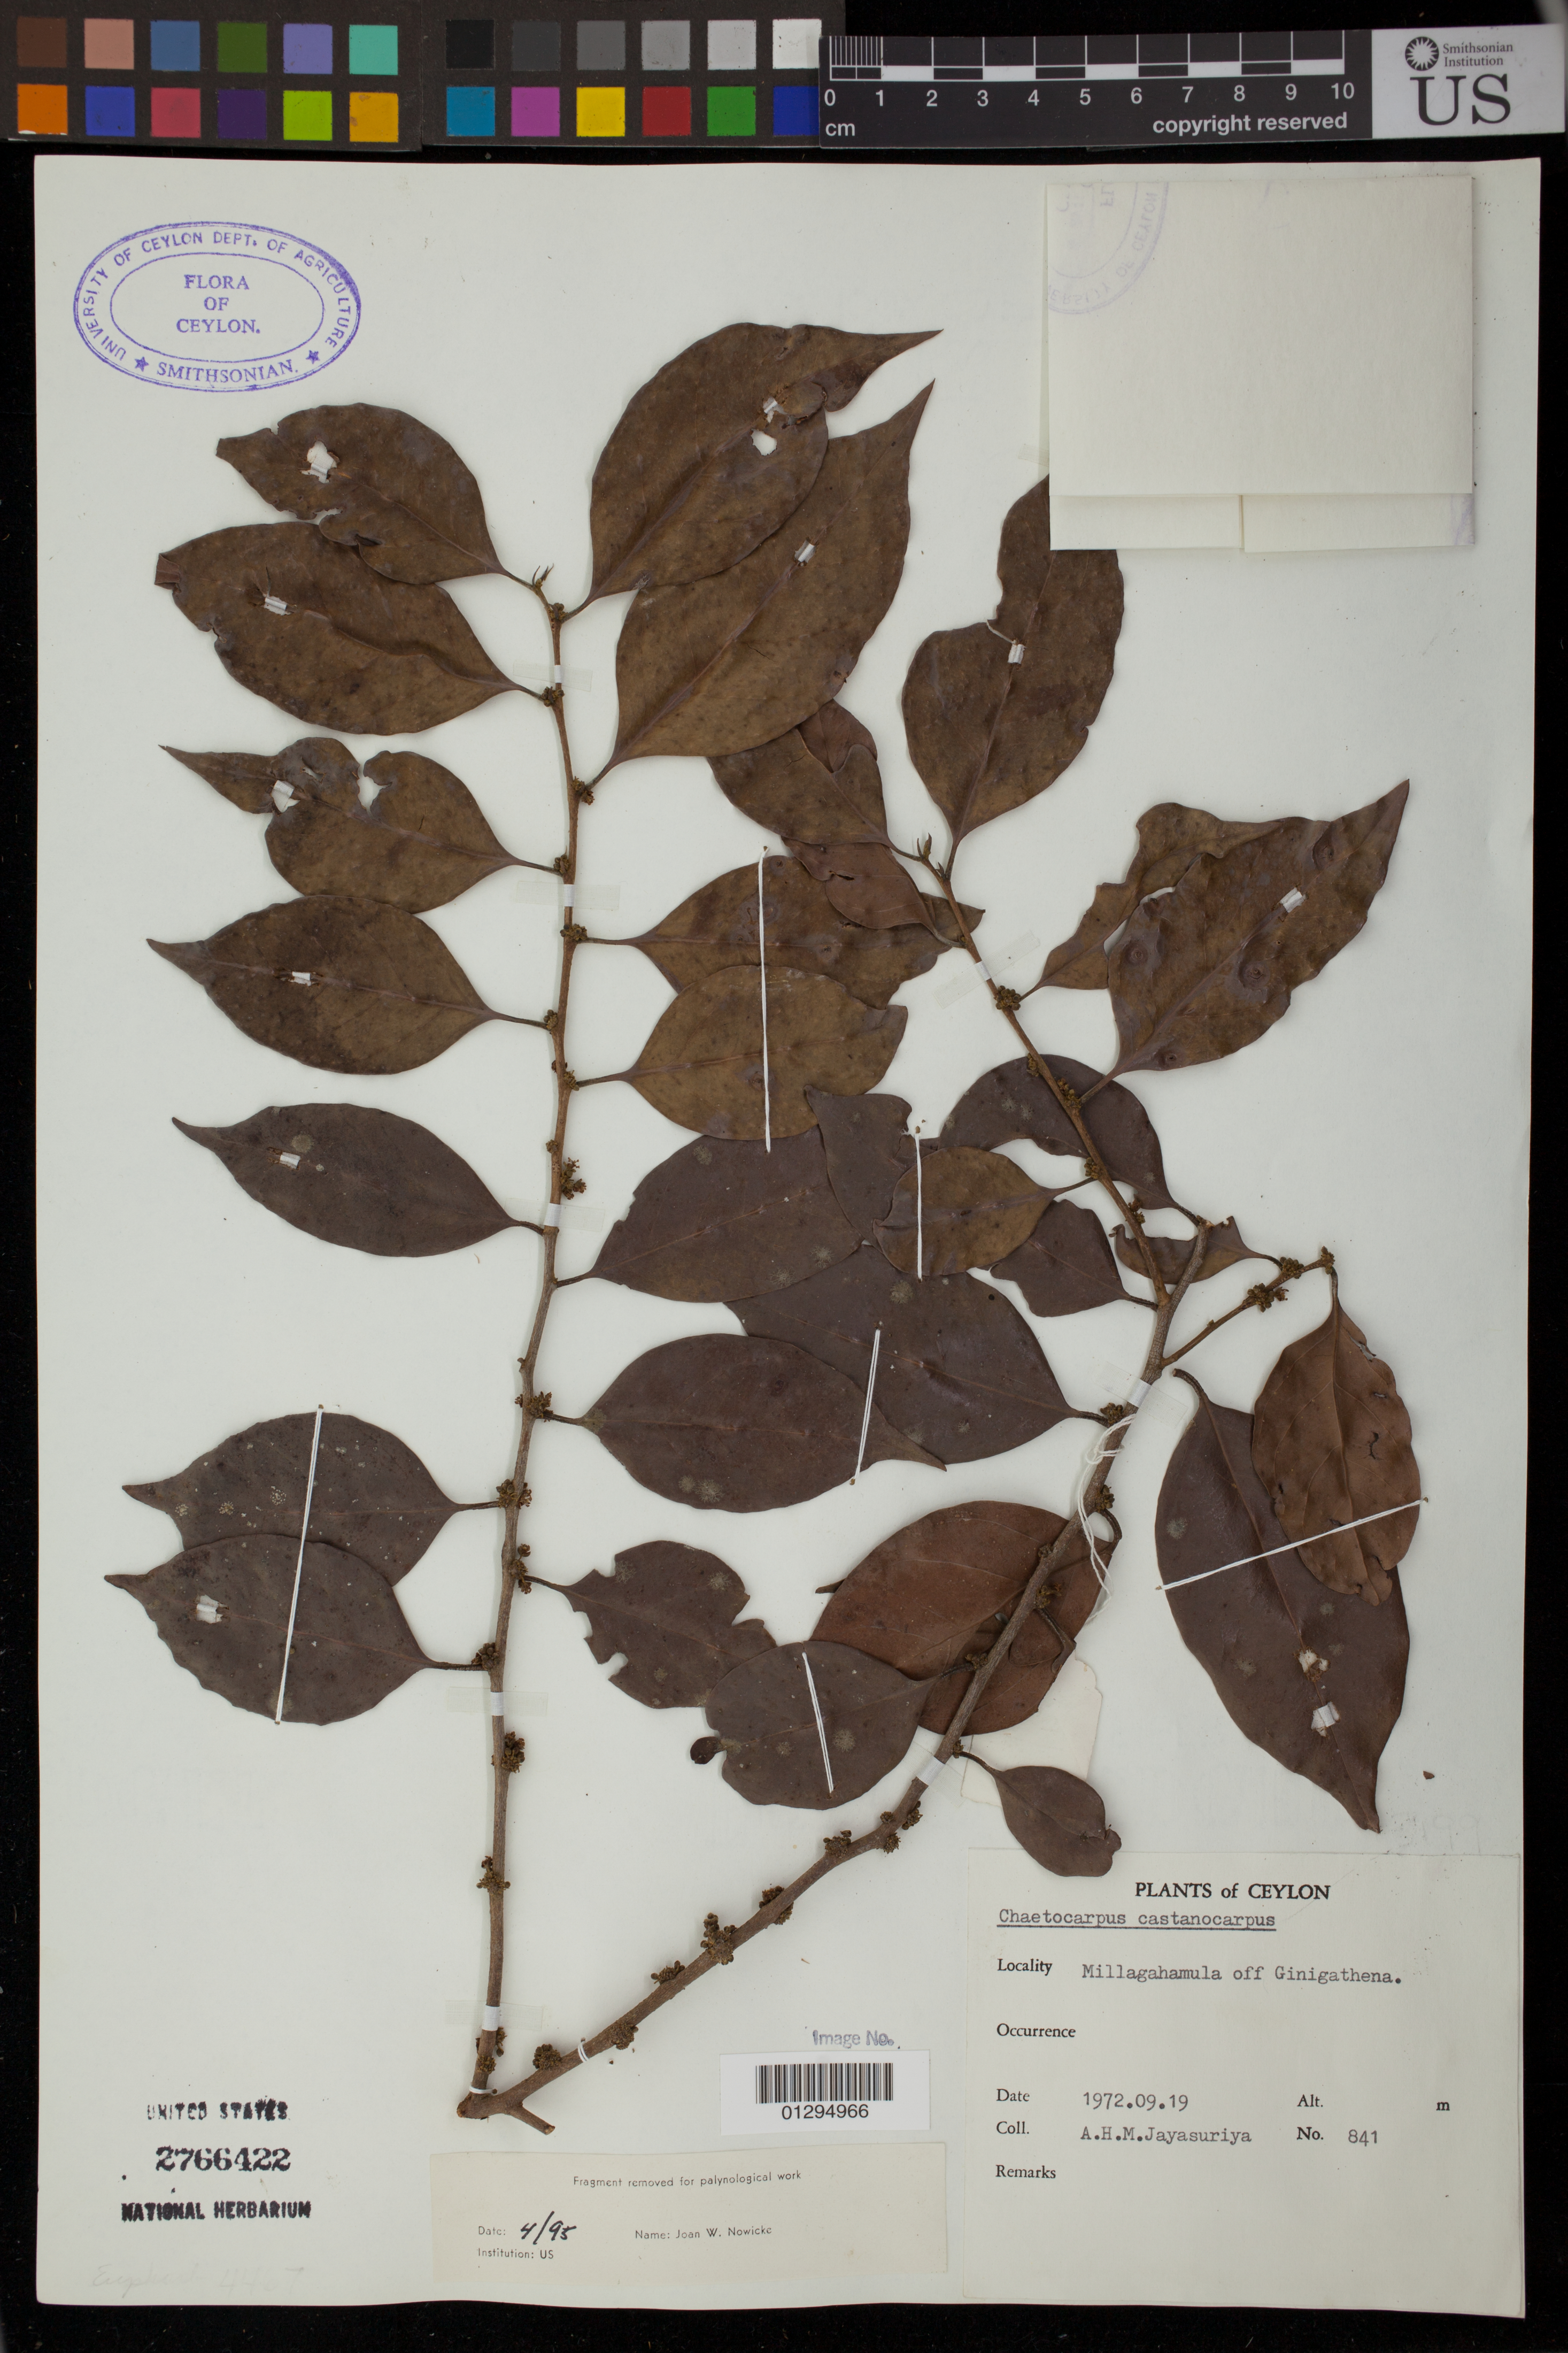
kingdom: Plantae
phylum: Tracheophyta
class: Magnoliopsida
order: Malpighiales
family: Peraceae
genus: Chaetocarpus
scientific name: Chaetocarpus castanocarpus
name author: (Roxb.) Thwaites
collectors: A. H. Jayasuriya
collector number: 841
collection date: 1972-09-19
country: Sri Lanka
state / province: Central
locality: Millagahamula off Ginigathena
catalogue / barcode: US 2766422